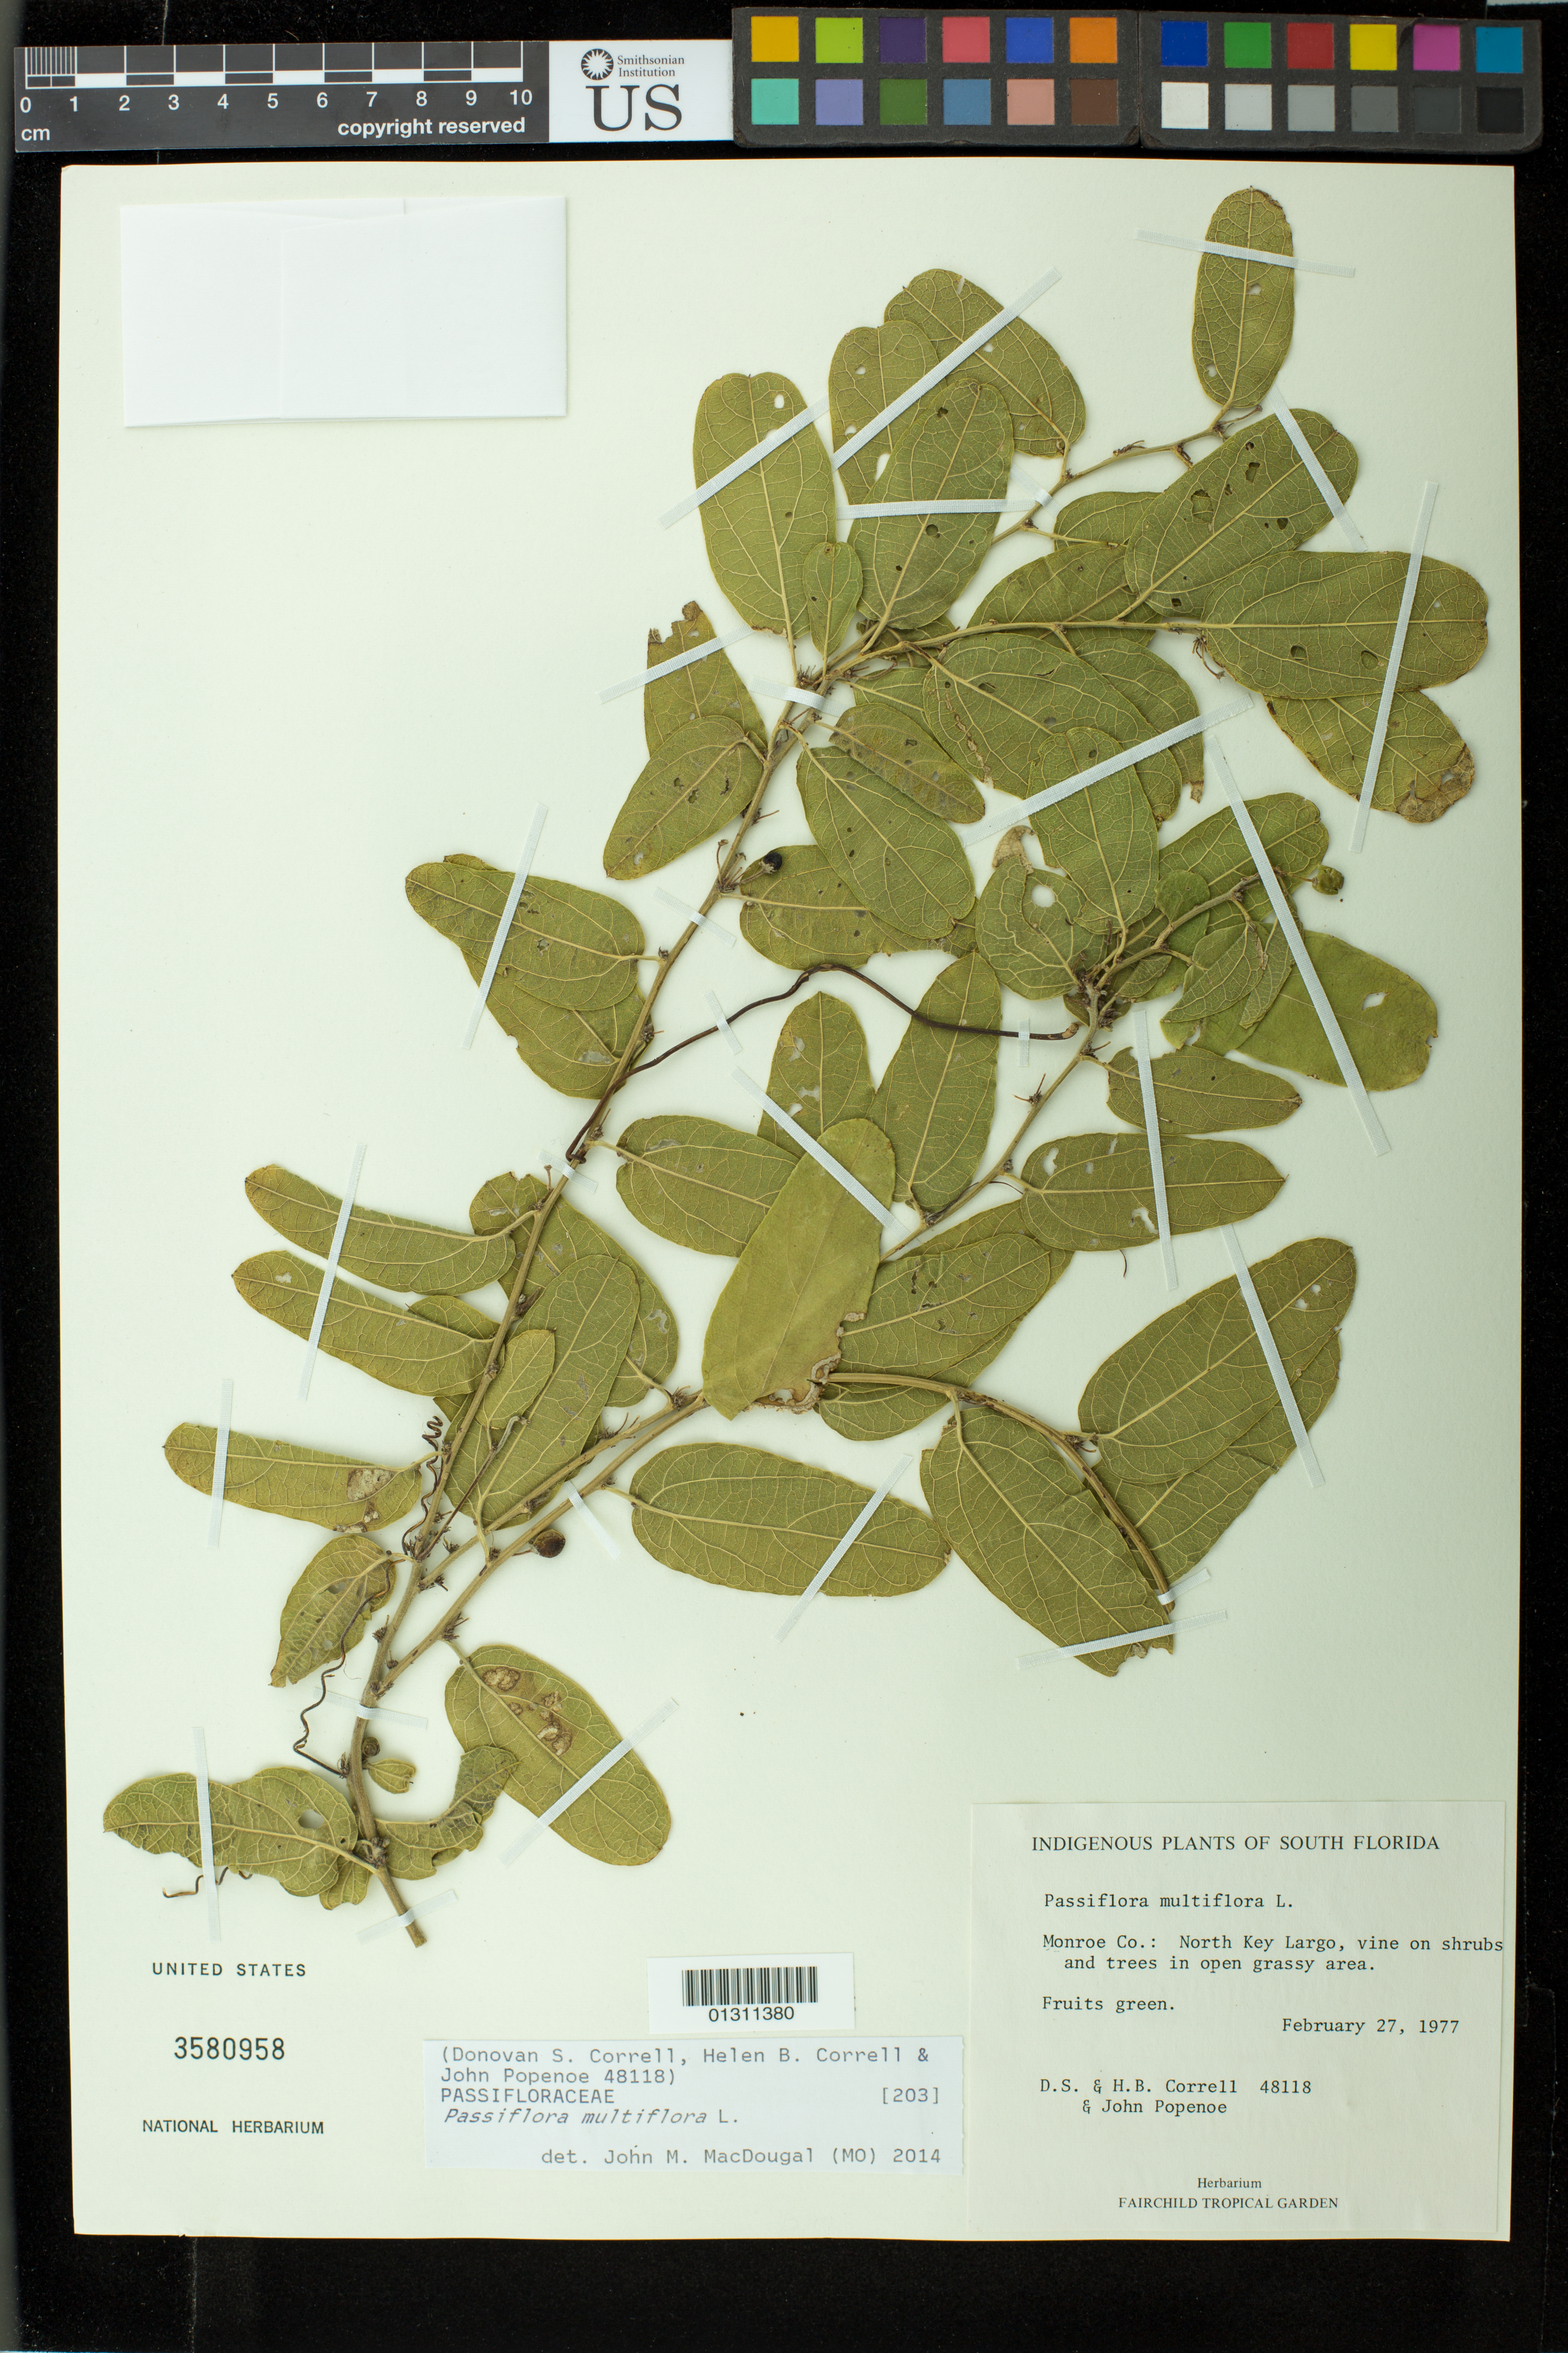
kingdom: Plantae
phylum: Tracheophyta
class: Magnoliopsida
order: Malpighiales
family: Passifloraceae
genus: Passiflora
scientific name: Passiflora multiflora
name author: L.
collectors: D. S. Correll, H. Correll & J. Popenoe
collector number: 48118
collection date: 1977-02-27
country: United States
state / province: Florida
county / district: Monroe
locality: North Key Largo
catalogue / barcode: US 3580958